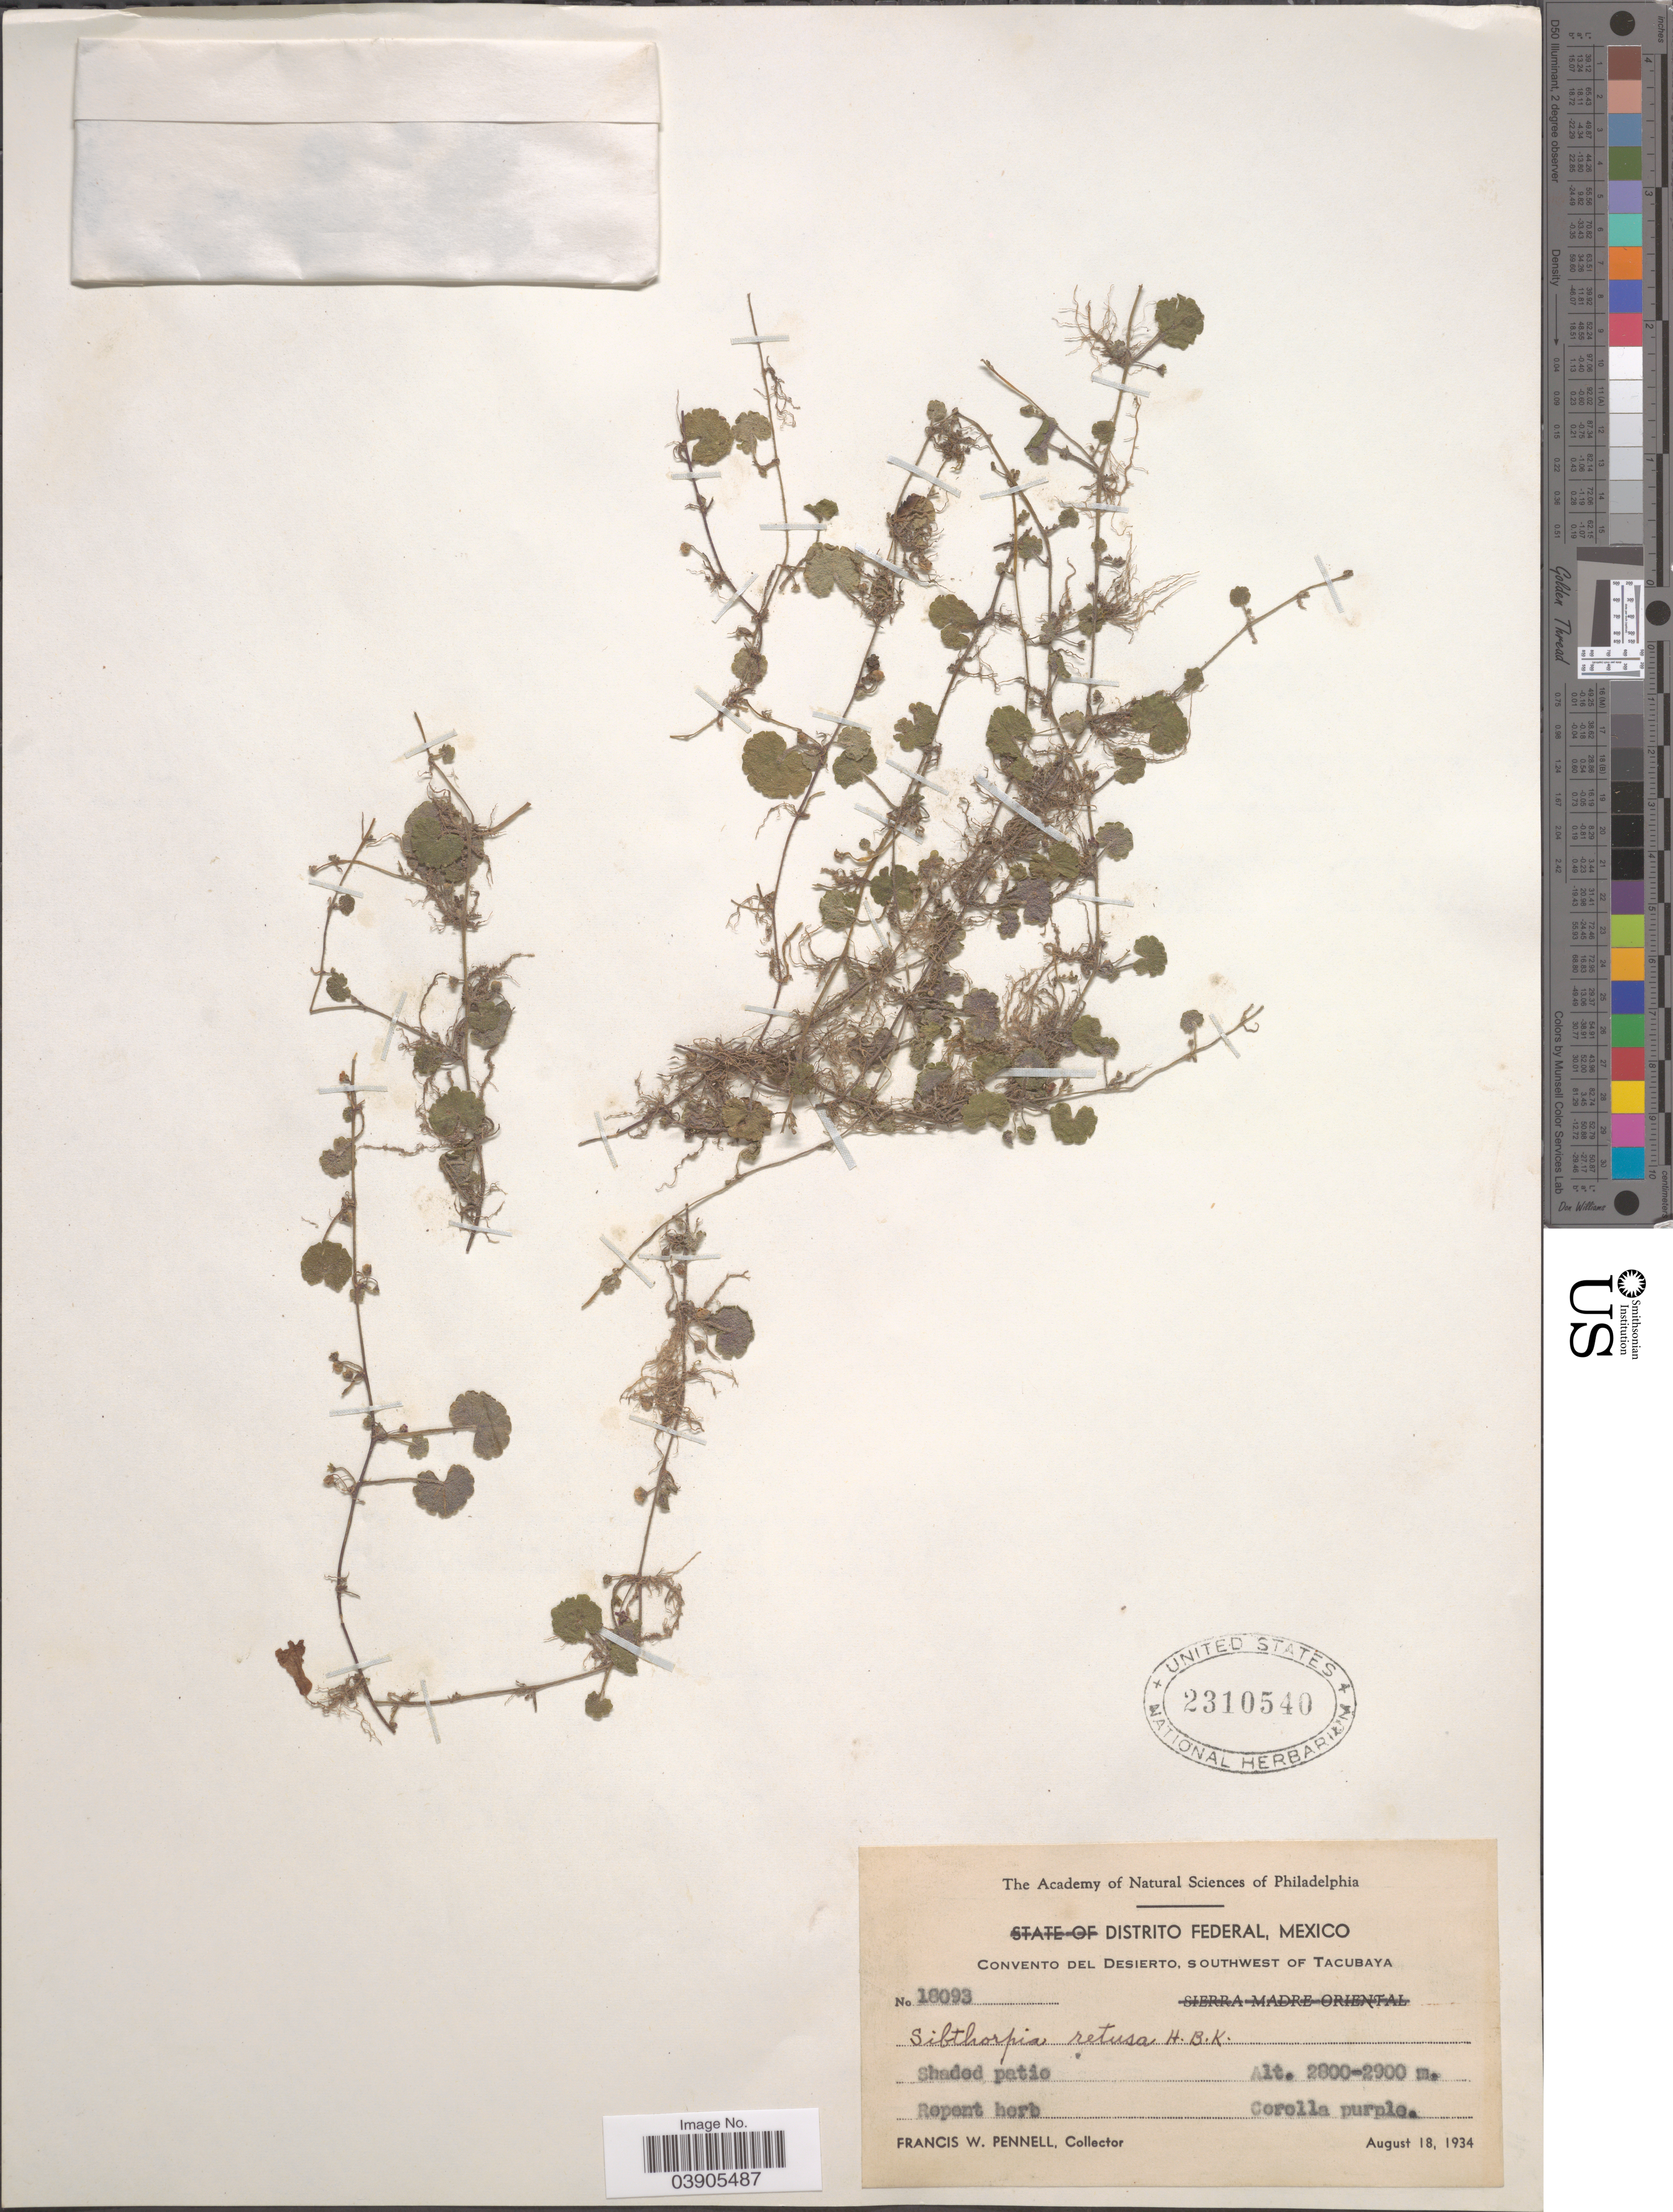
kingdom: Plantae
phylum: Tracheophyta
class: Magnoliopsida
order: Lamiales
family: Plantaginaceae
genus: Sibthorpia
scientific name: Sibthorpia repens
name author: (L.) Kuntze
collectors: F. W. Pennell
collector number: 18093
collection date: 1934-08-18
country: Mexico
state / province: Distrito Federal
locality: Convento del Desierto, southwest of Tacubaya.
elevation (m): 2800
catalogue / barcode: US 2310540